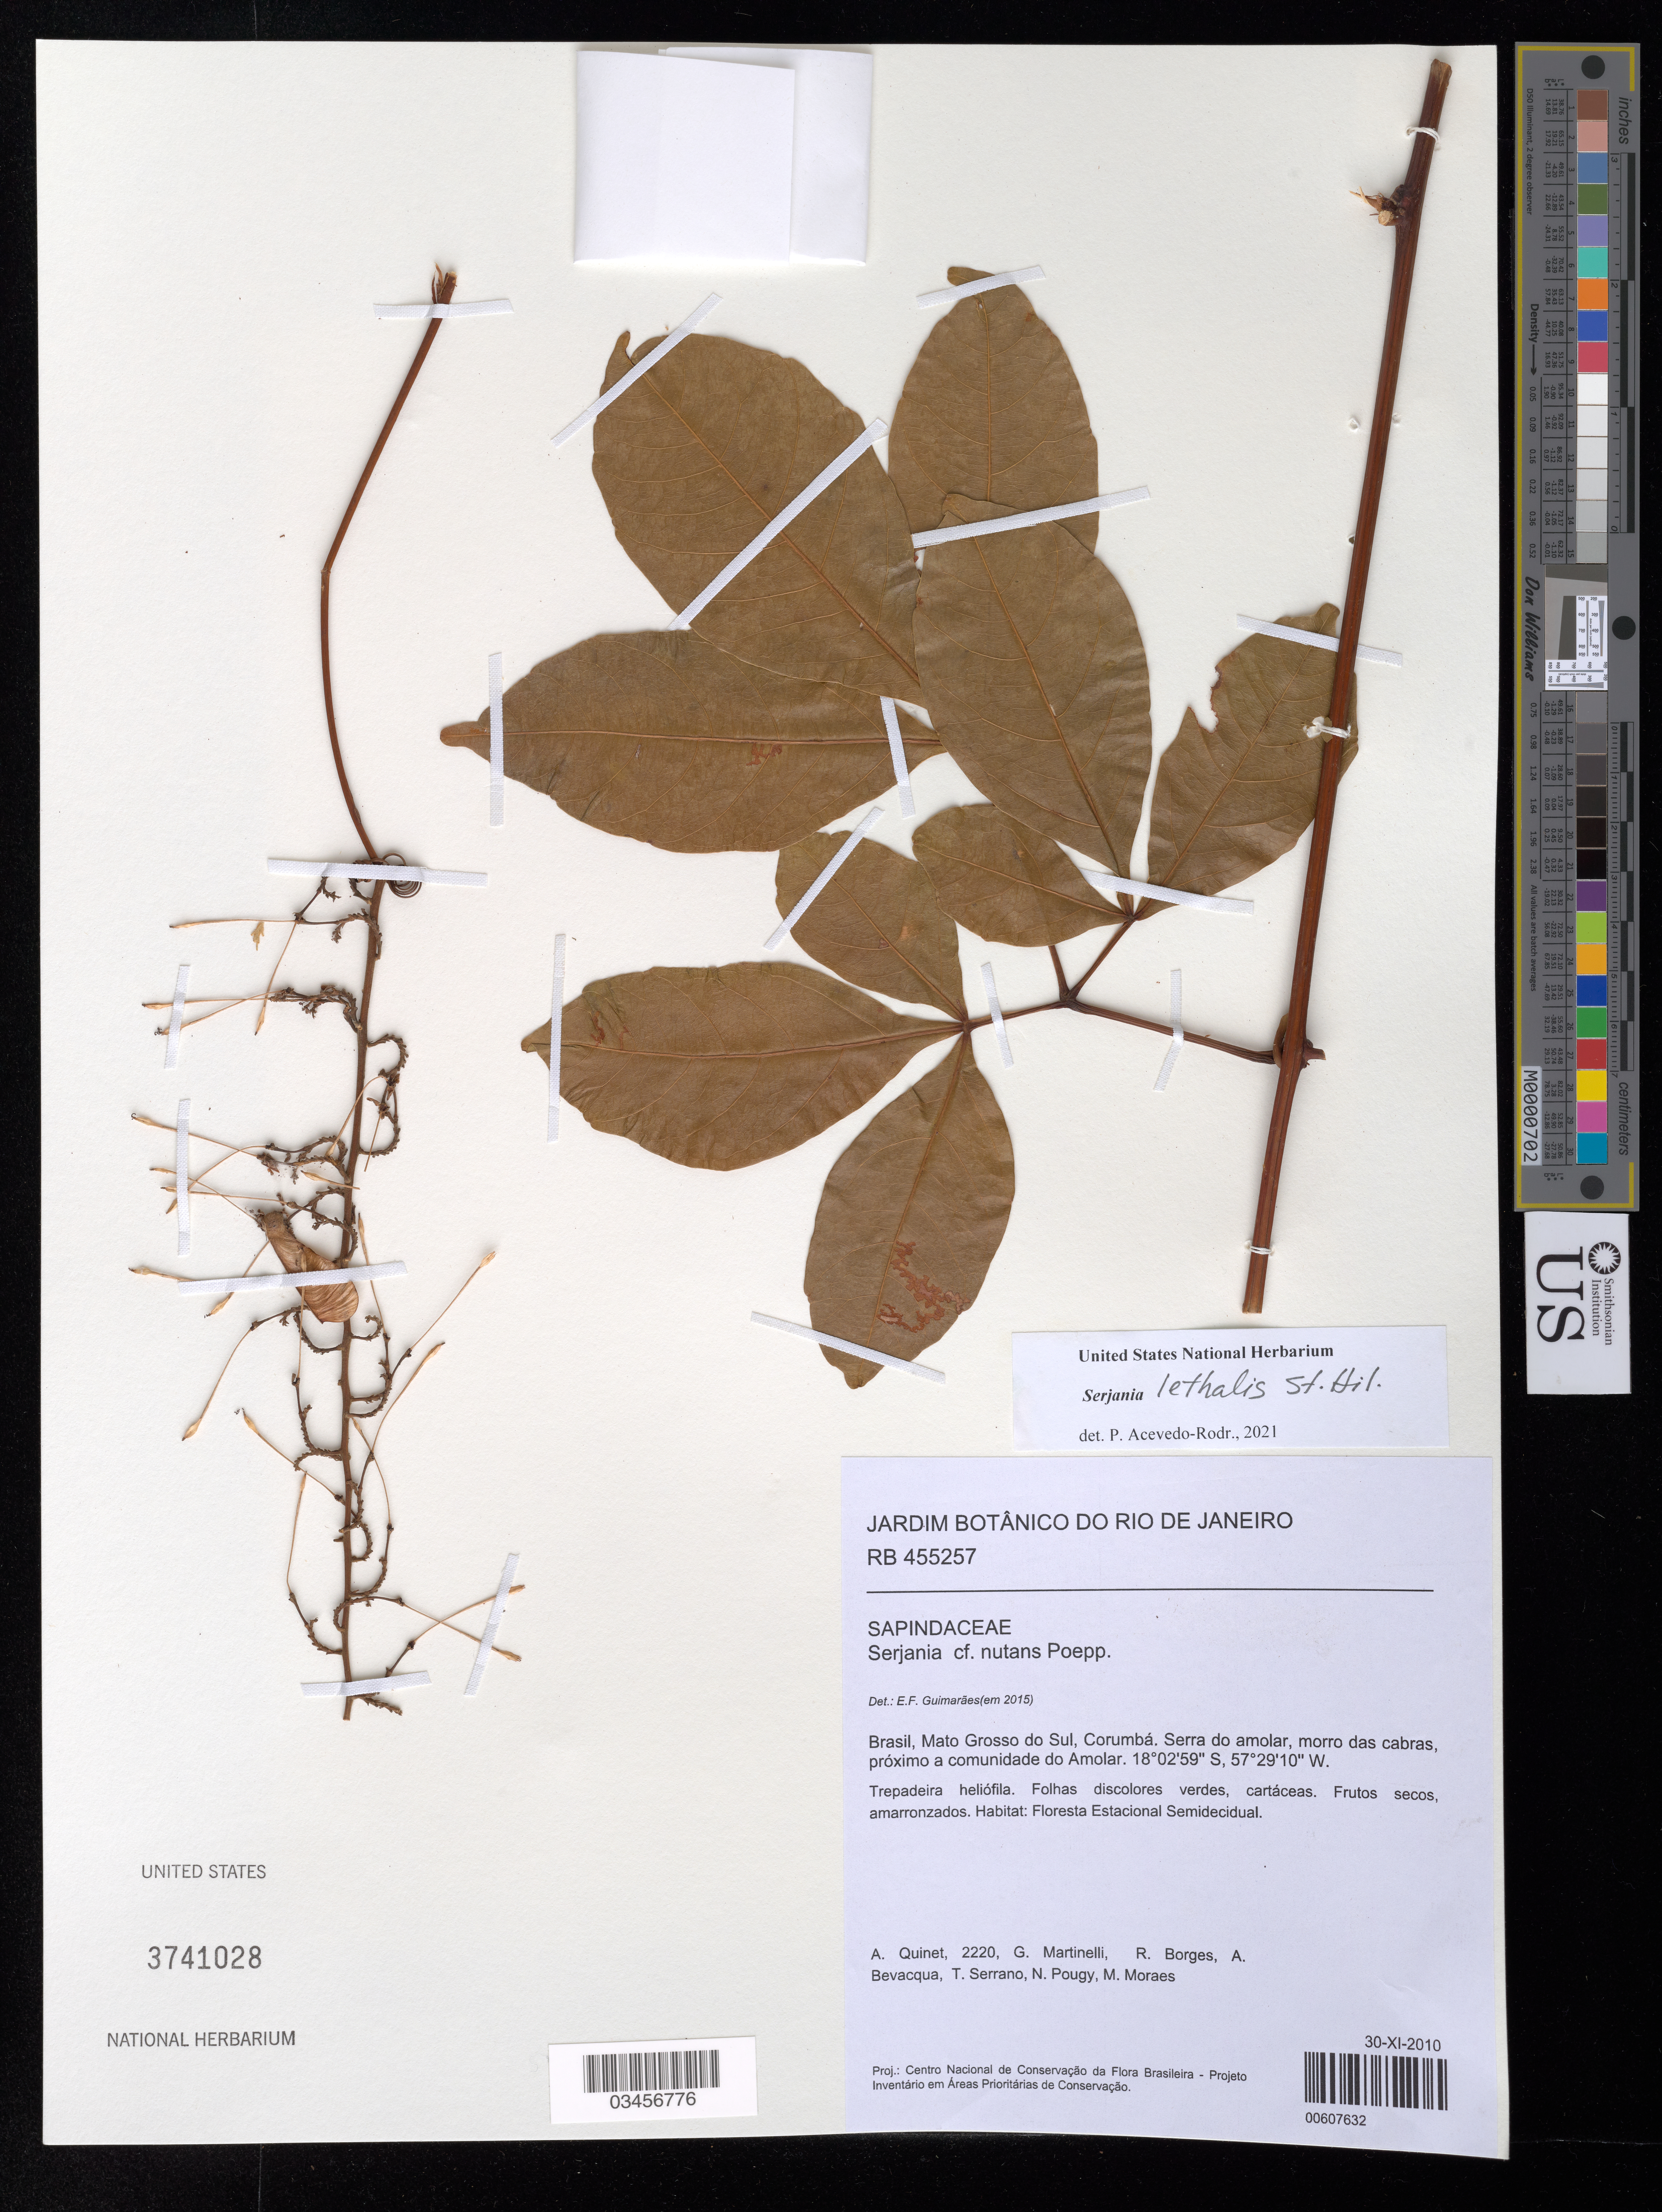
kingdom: Plantae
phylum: Tracheophyta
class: Magnoliopsida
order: Sapindales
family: Sapindaceae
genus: Serjania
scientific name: Serjania lethalis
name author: A. St.-Hil.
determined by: Acevedo-Rodríguez, P., (BOT), Smithsonian Institution - National Museum of Natural History (UNITED STATES)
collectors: A. Quinet, G. Martinelli, R. Borges, A. Bevacqua, T. Serrano, N. Pougy & M. Moraes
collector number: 2220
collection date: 2010-11-30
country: Brazil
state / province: Mato Grosso do Sul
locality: Corumbá. Serra do amolar, morro das cabras, próximo a comunicade do Amolar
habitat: Floresta estacional semidecidual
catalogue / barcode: US 3741028